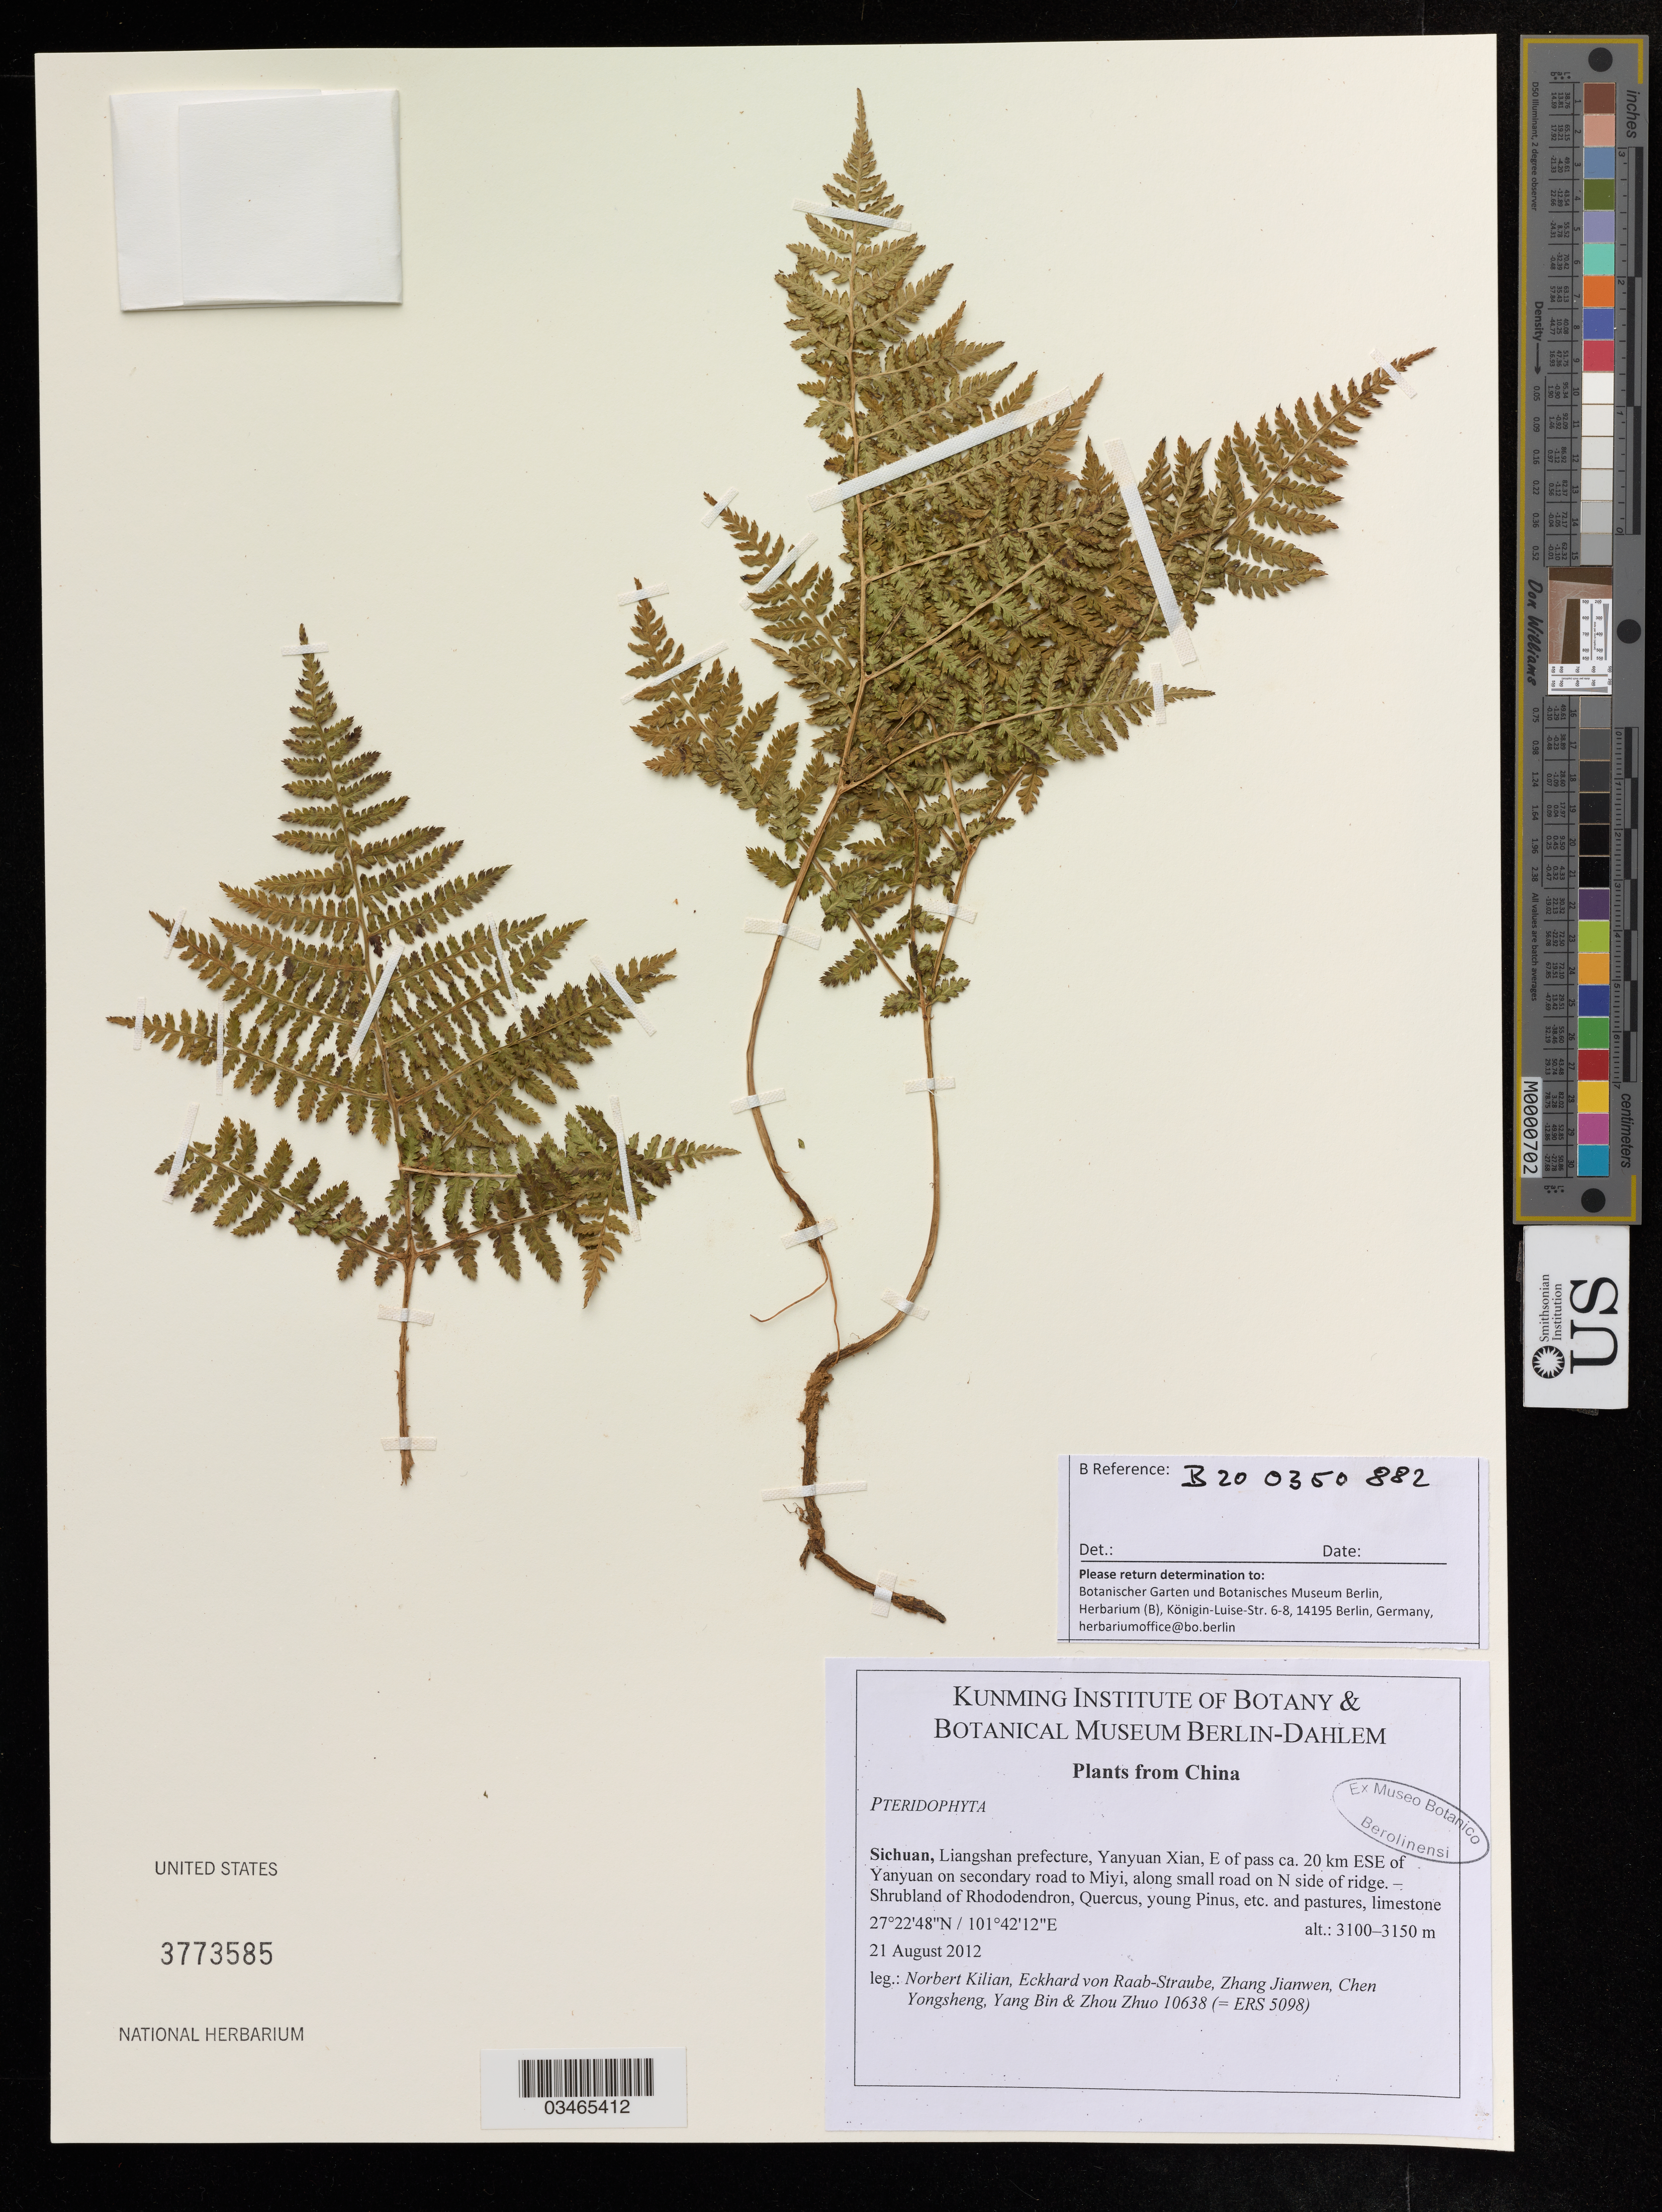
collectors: N. Kilian & E. Raab-Straube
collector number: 10638 (ERS 5098)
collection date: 2012-08-21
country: China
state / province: Sichuan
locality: Liangshan prefecture, Yanyuan Xian, E of pass ca. 20 km ESE of Yanyuan on secondary road to Miyi, along small road on N side of ridge.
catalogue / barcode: US 3773585